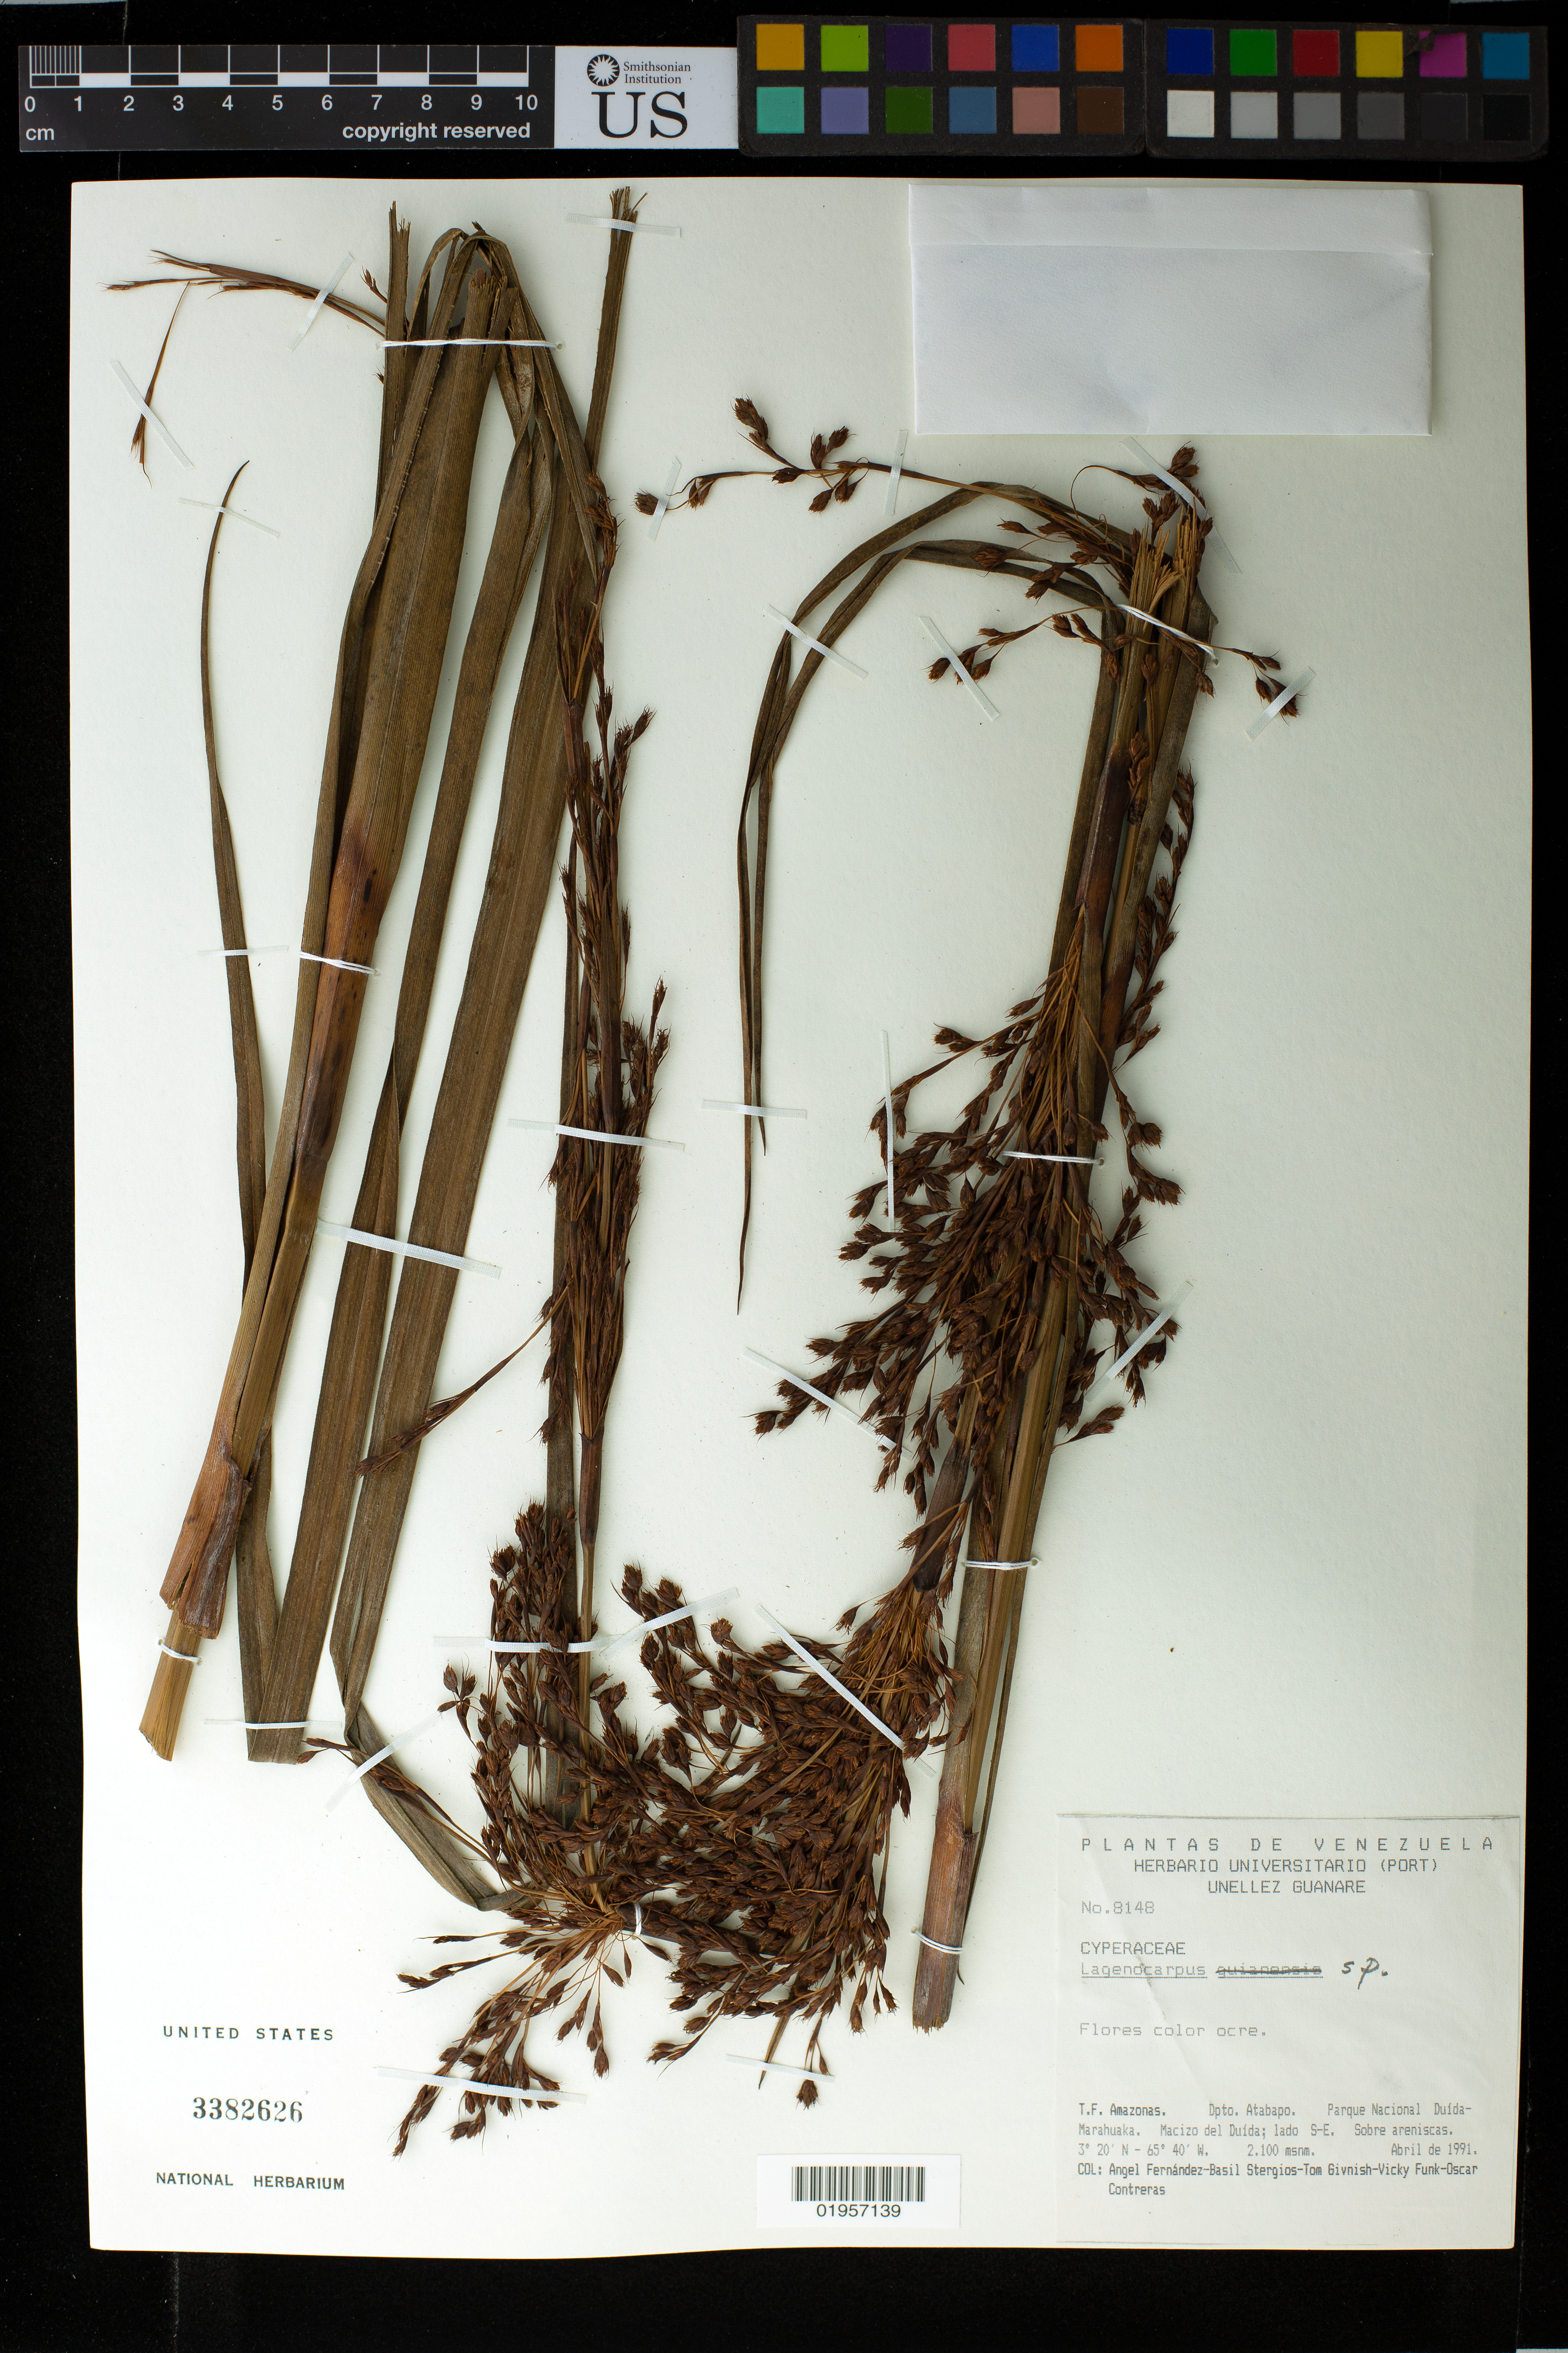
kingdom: Plantae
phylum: Tracheophyta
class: Liliopsida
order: Poales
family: Cyperaceae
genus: Didymiandrum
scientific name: Didymiandrum stellatum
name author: (Boeckeler) Gilly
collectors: A. Fernández, B. G. Stergios, T. J. Givnish, V. Funk & O. Contreras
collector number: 8148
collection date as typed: Apr-91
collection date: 1991-04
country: Venezuela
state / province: Amazonas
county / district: Atabapo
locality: Parque Nacional Duída-Marahuaka, Macizo del Duída, lado SE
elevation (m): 2100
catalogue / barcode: US 3382626